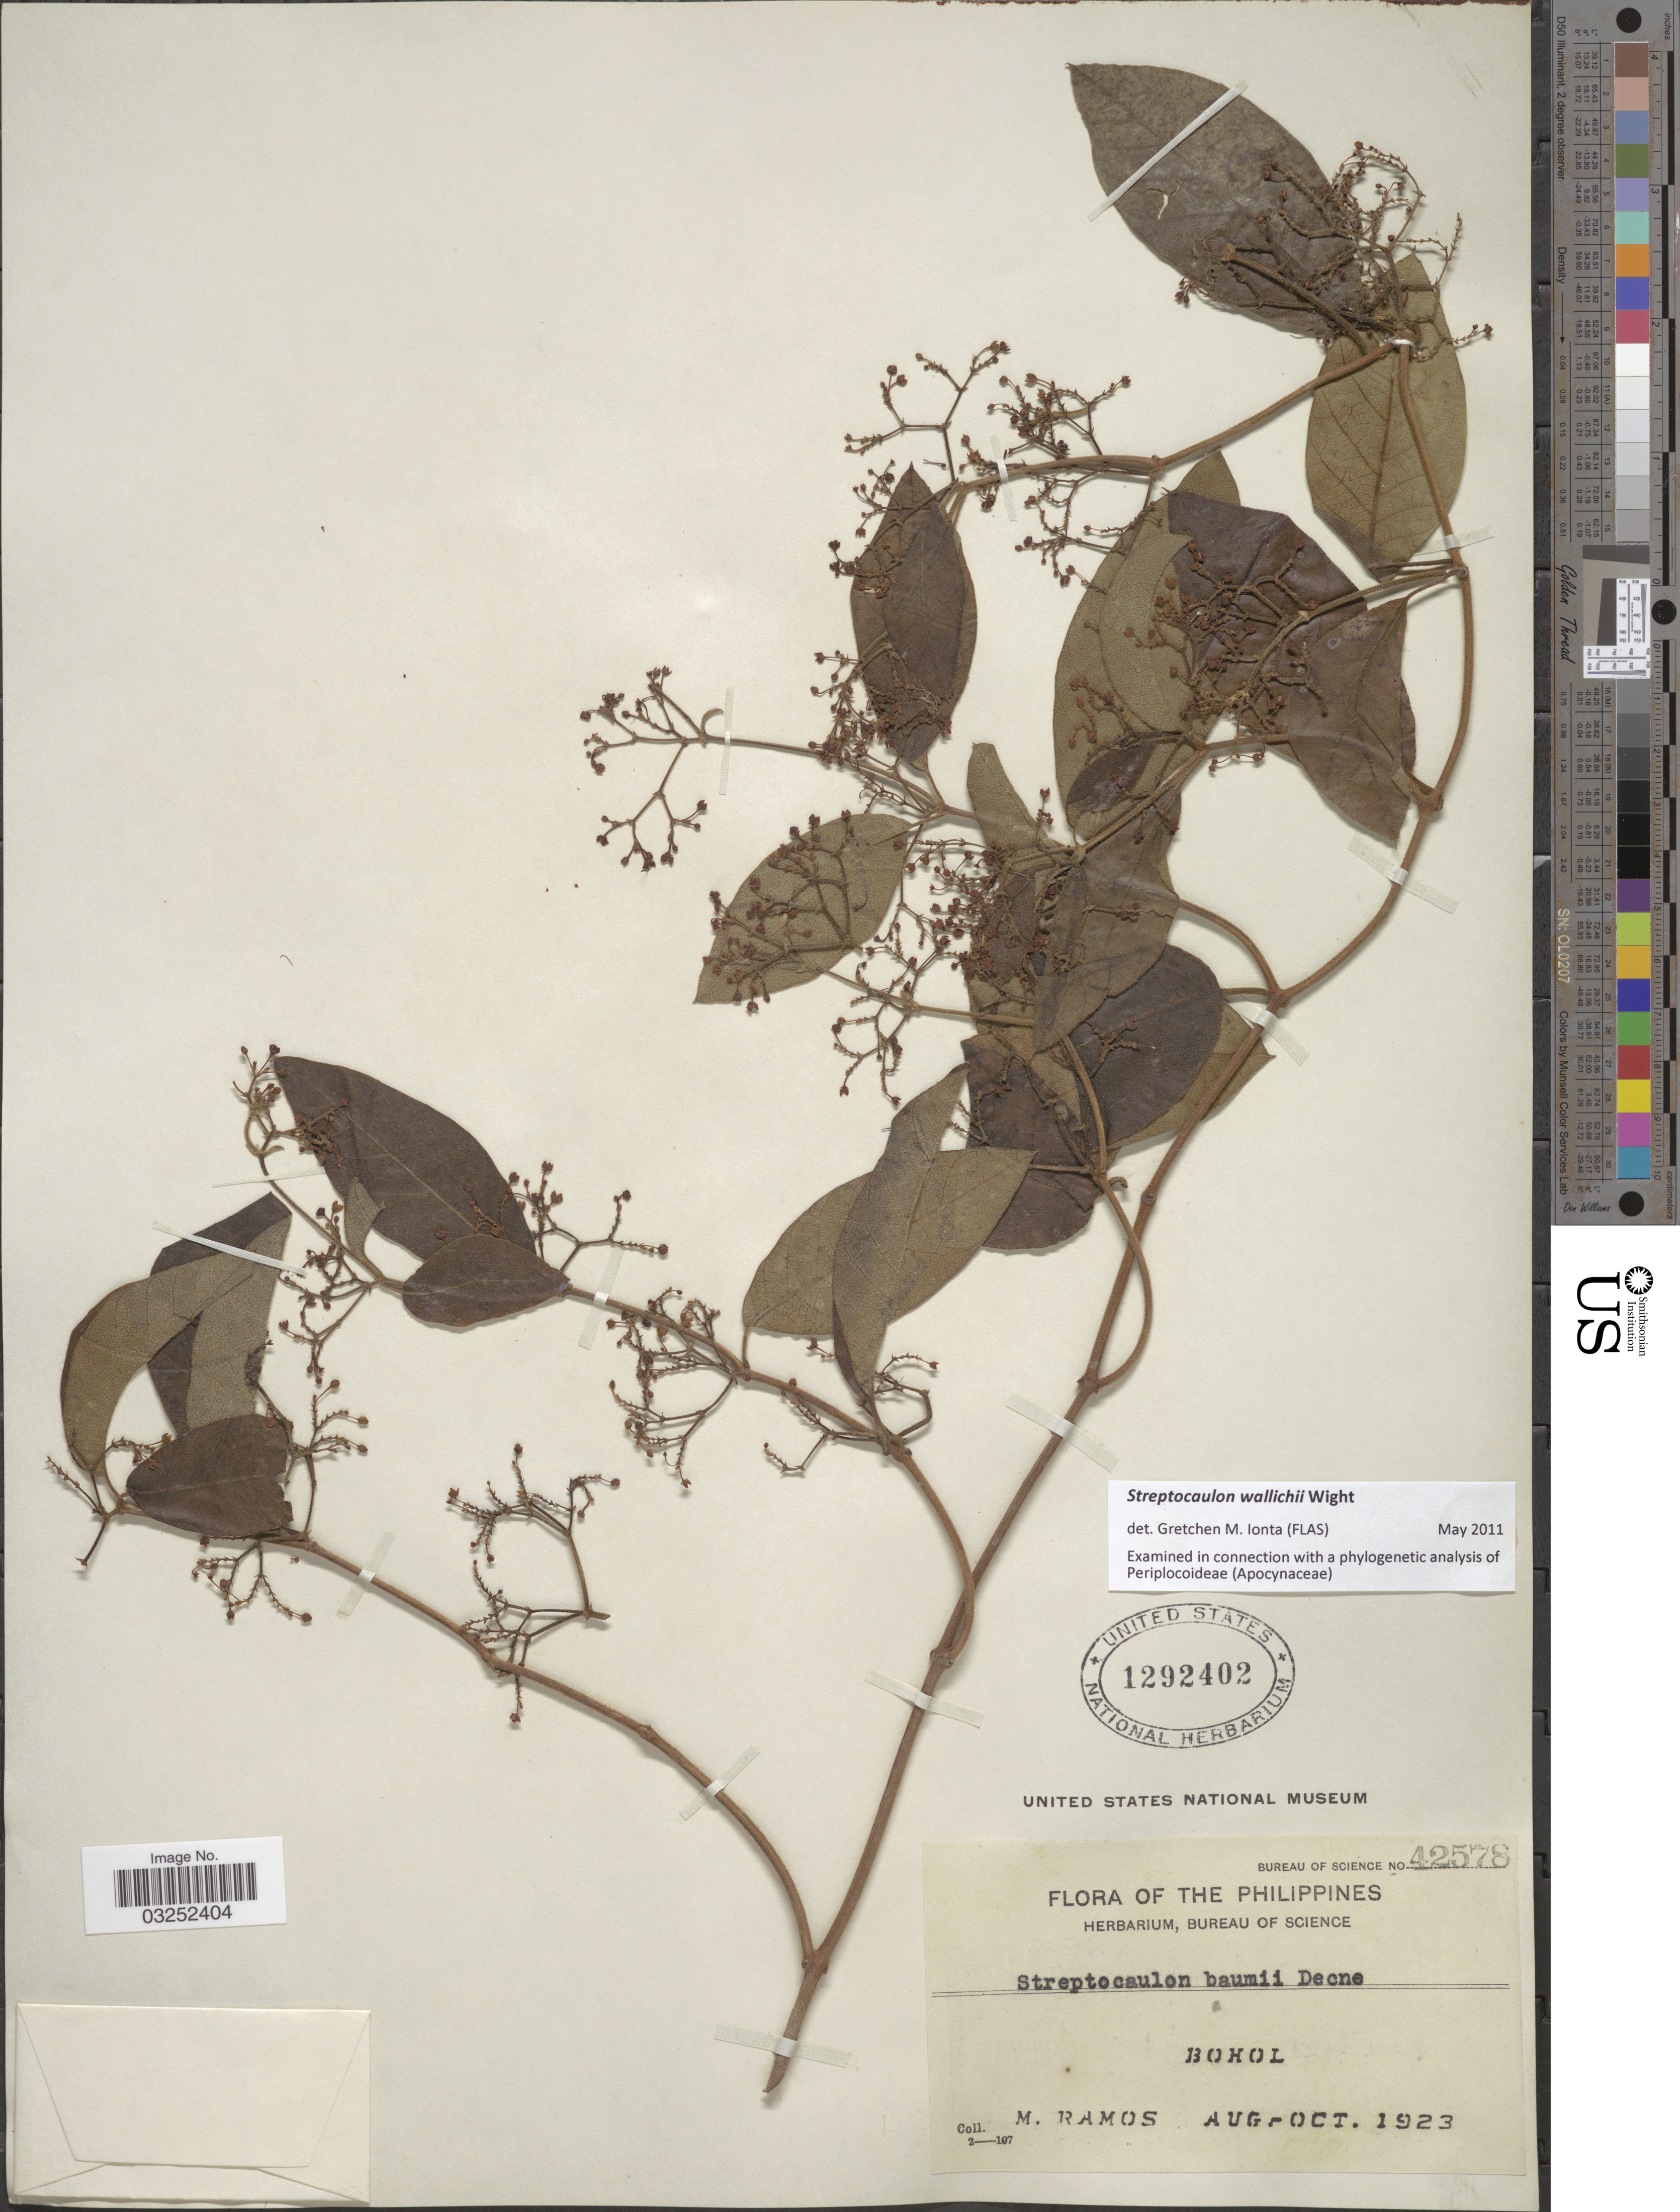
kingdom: Plantae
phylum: Tracheophyta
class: Magnoliopsida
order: Gentianales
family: Apocynaceae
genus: Streptocaulon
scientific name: Streptocaulon wallichii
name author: Wight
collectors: M. Ramos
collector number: Bureau of Science 42578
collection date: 1923-08/1923-10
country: Philippines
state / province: Central Visayas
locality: Bohol.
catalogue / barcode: US 1292402